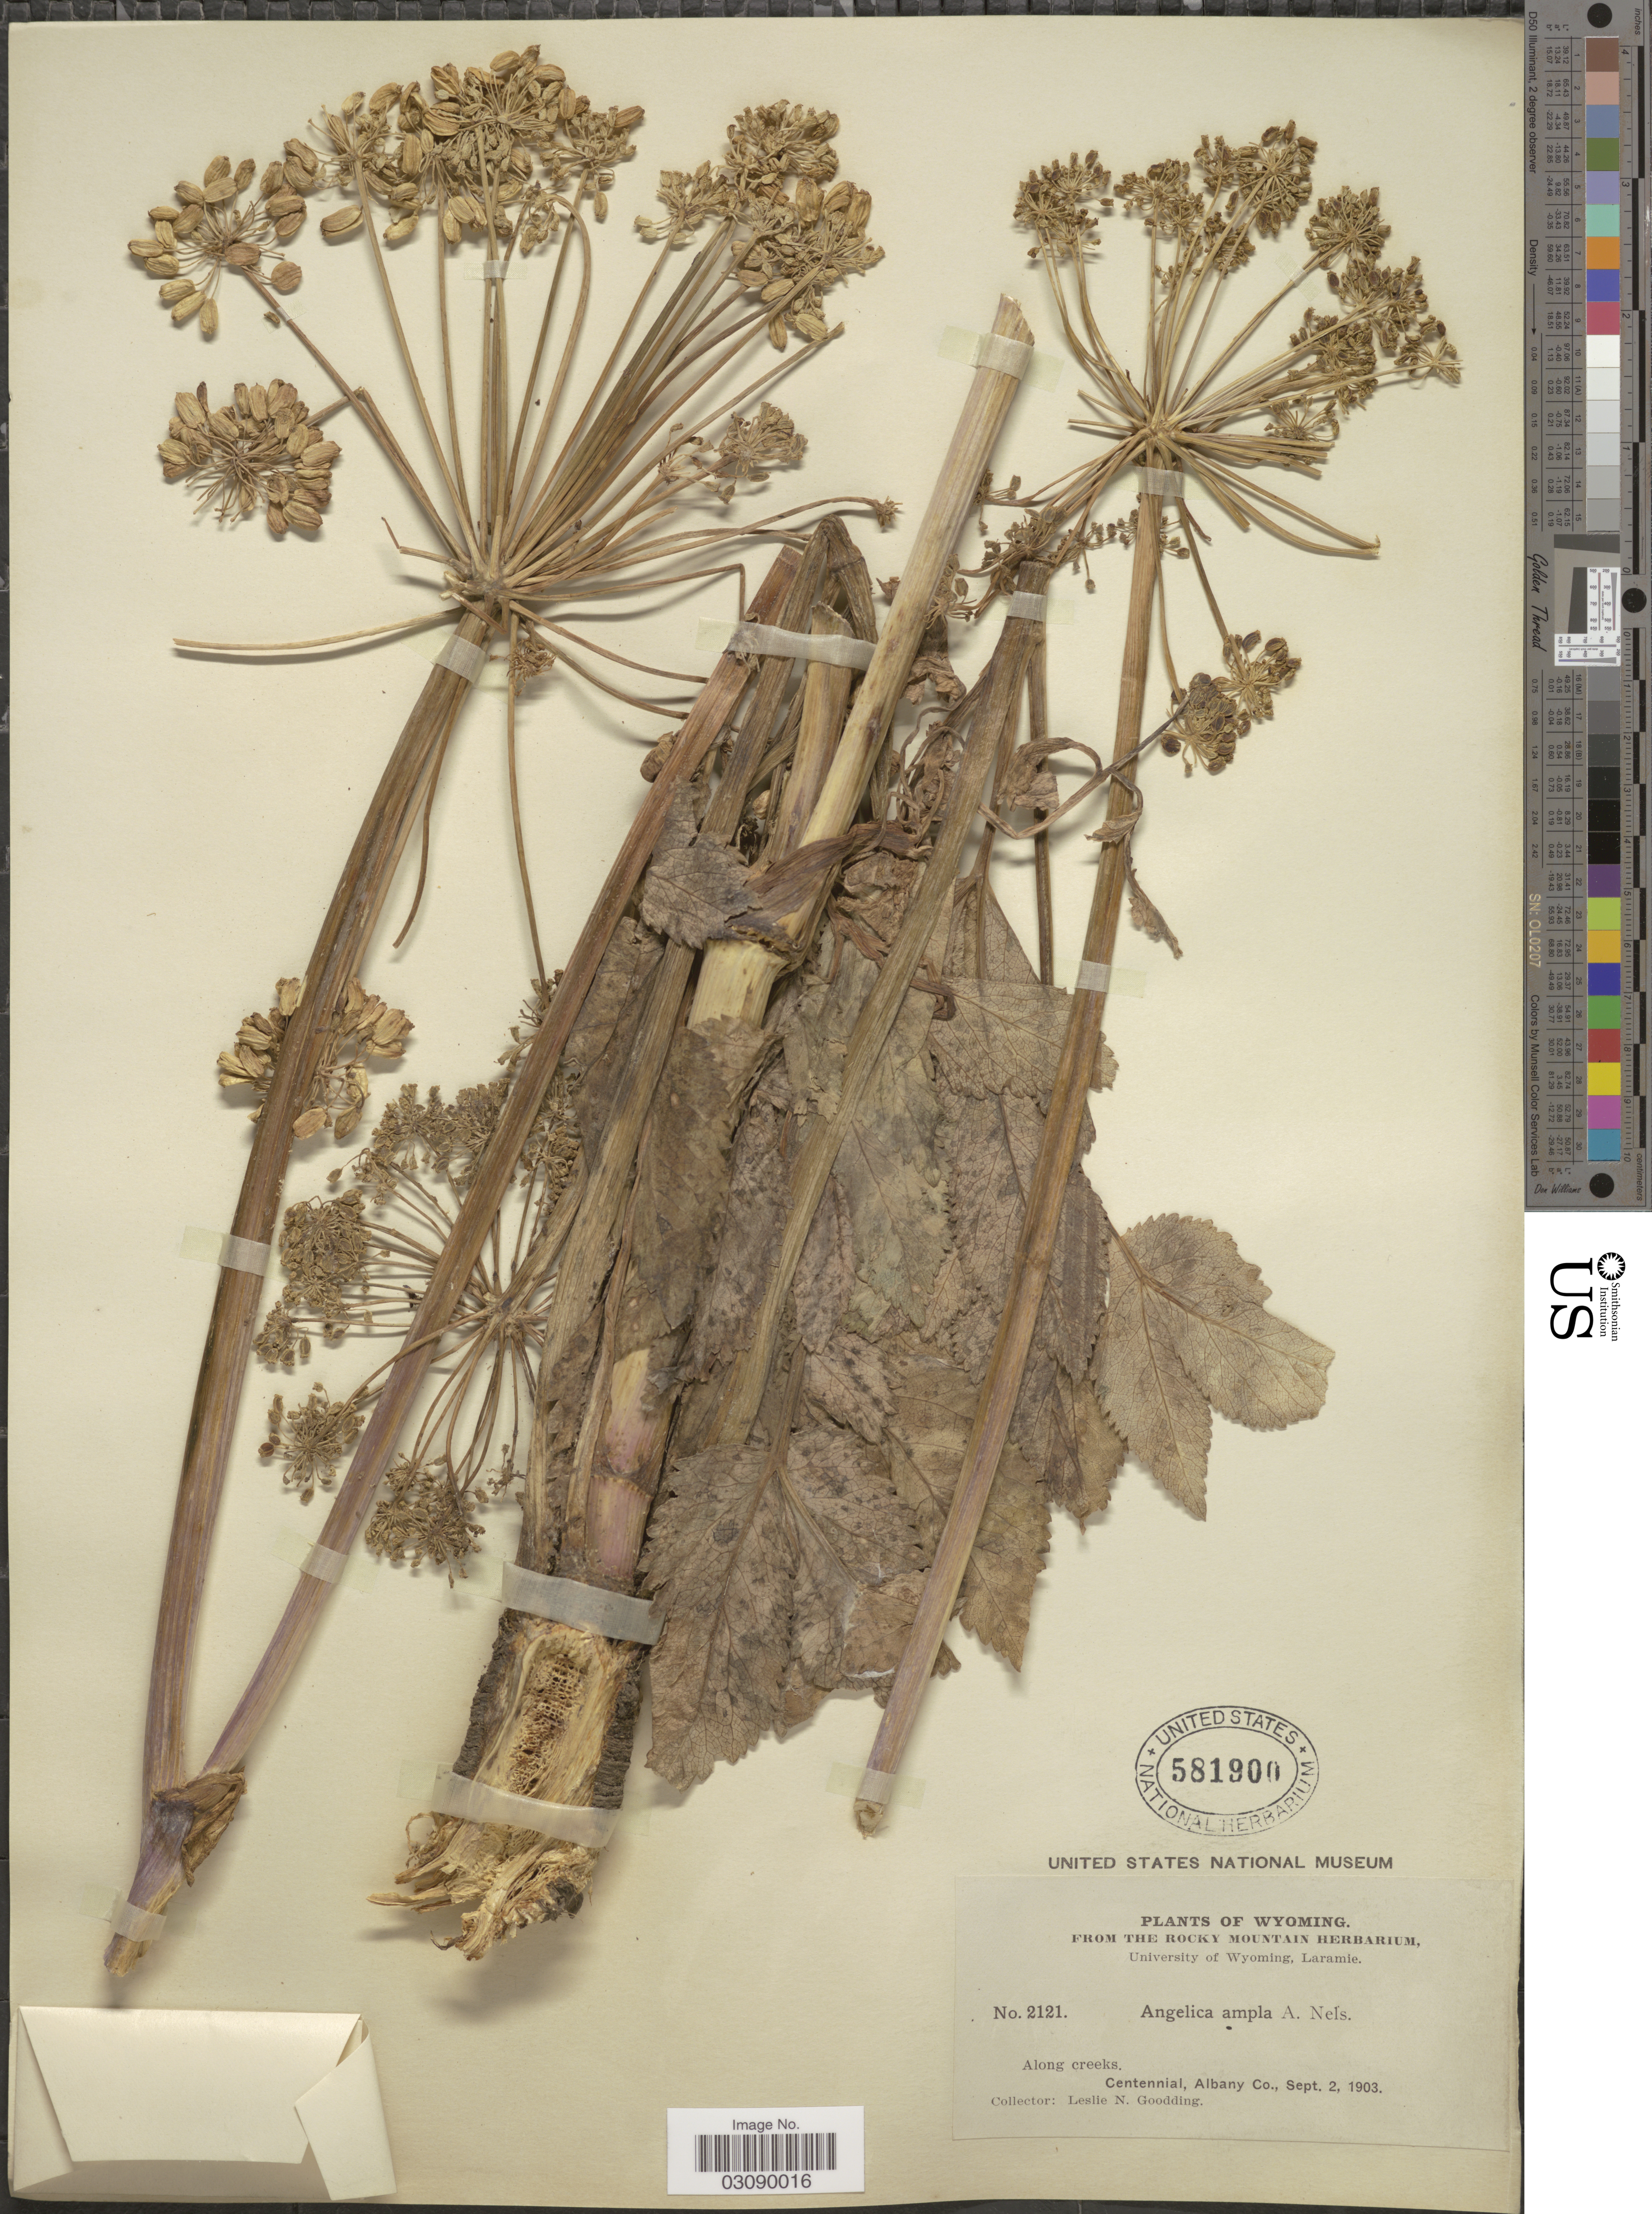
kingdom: Plantae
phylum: Tracheophyta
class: Magnoliopsida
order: Apiales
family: Apiaceae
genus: Angelica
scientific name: Angelica ampla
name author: A. Nelson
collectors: L. N. Goodding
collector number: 2121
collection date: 1903-09-02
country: United States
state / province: Wyoming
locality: Along creeks. Centennial, Albany Co.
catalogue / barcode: US 581900